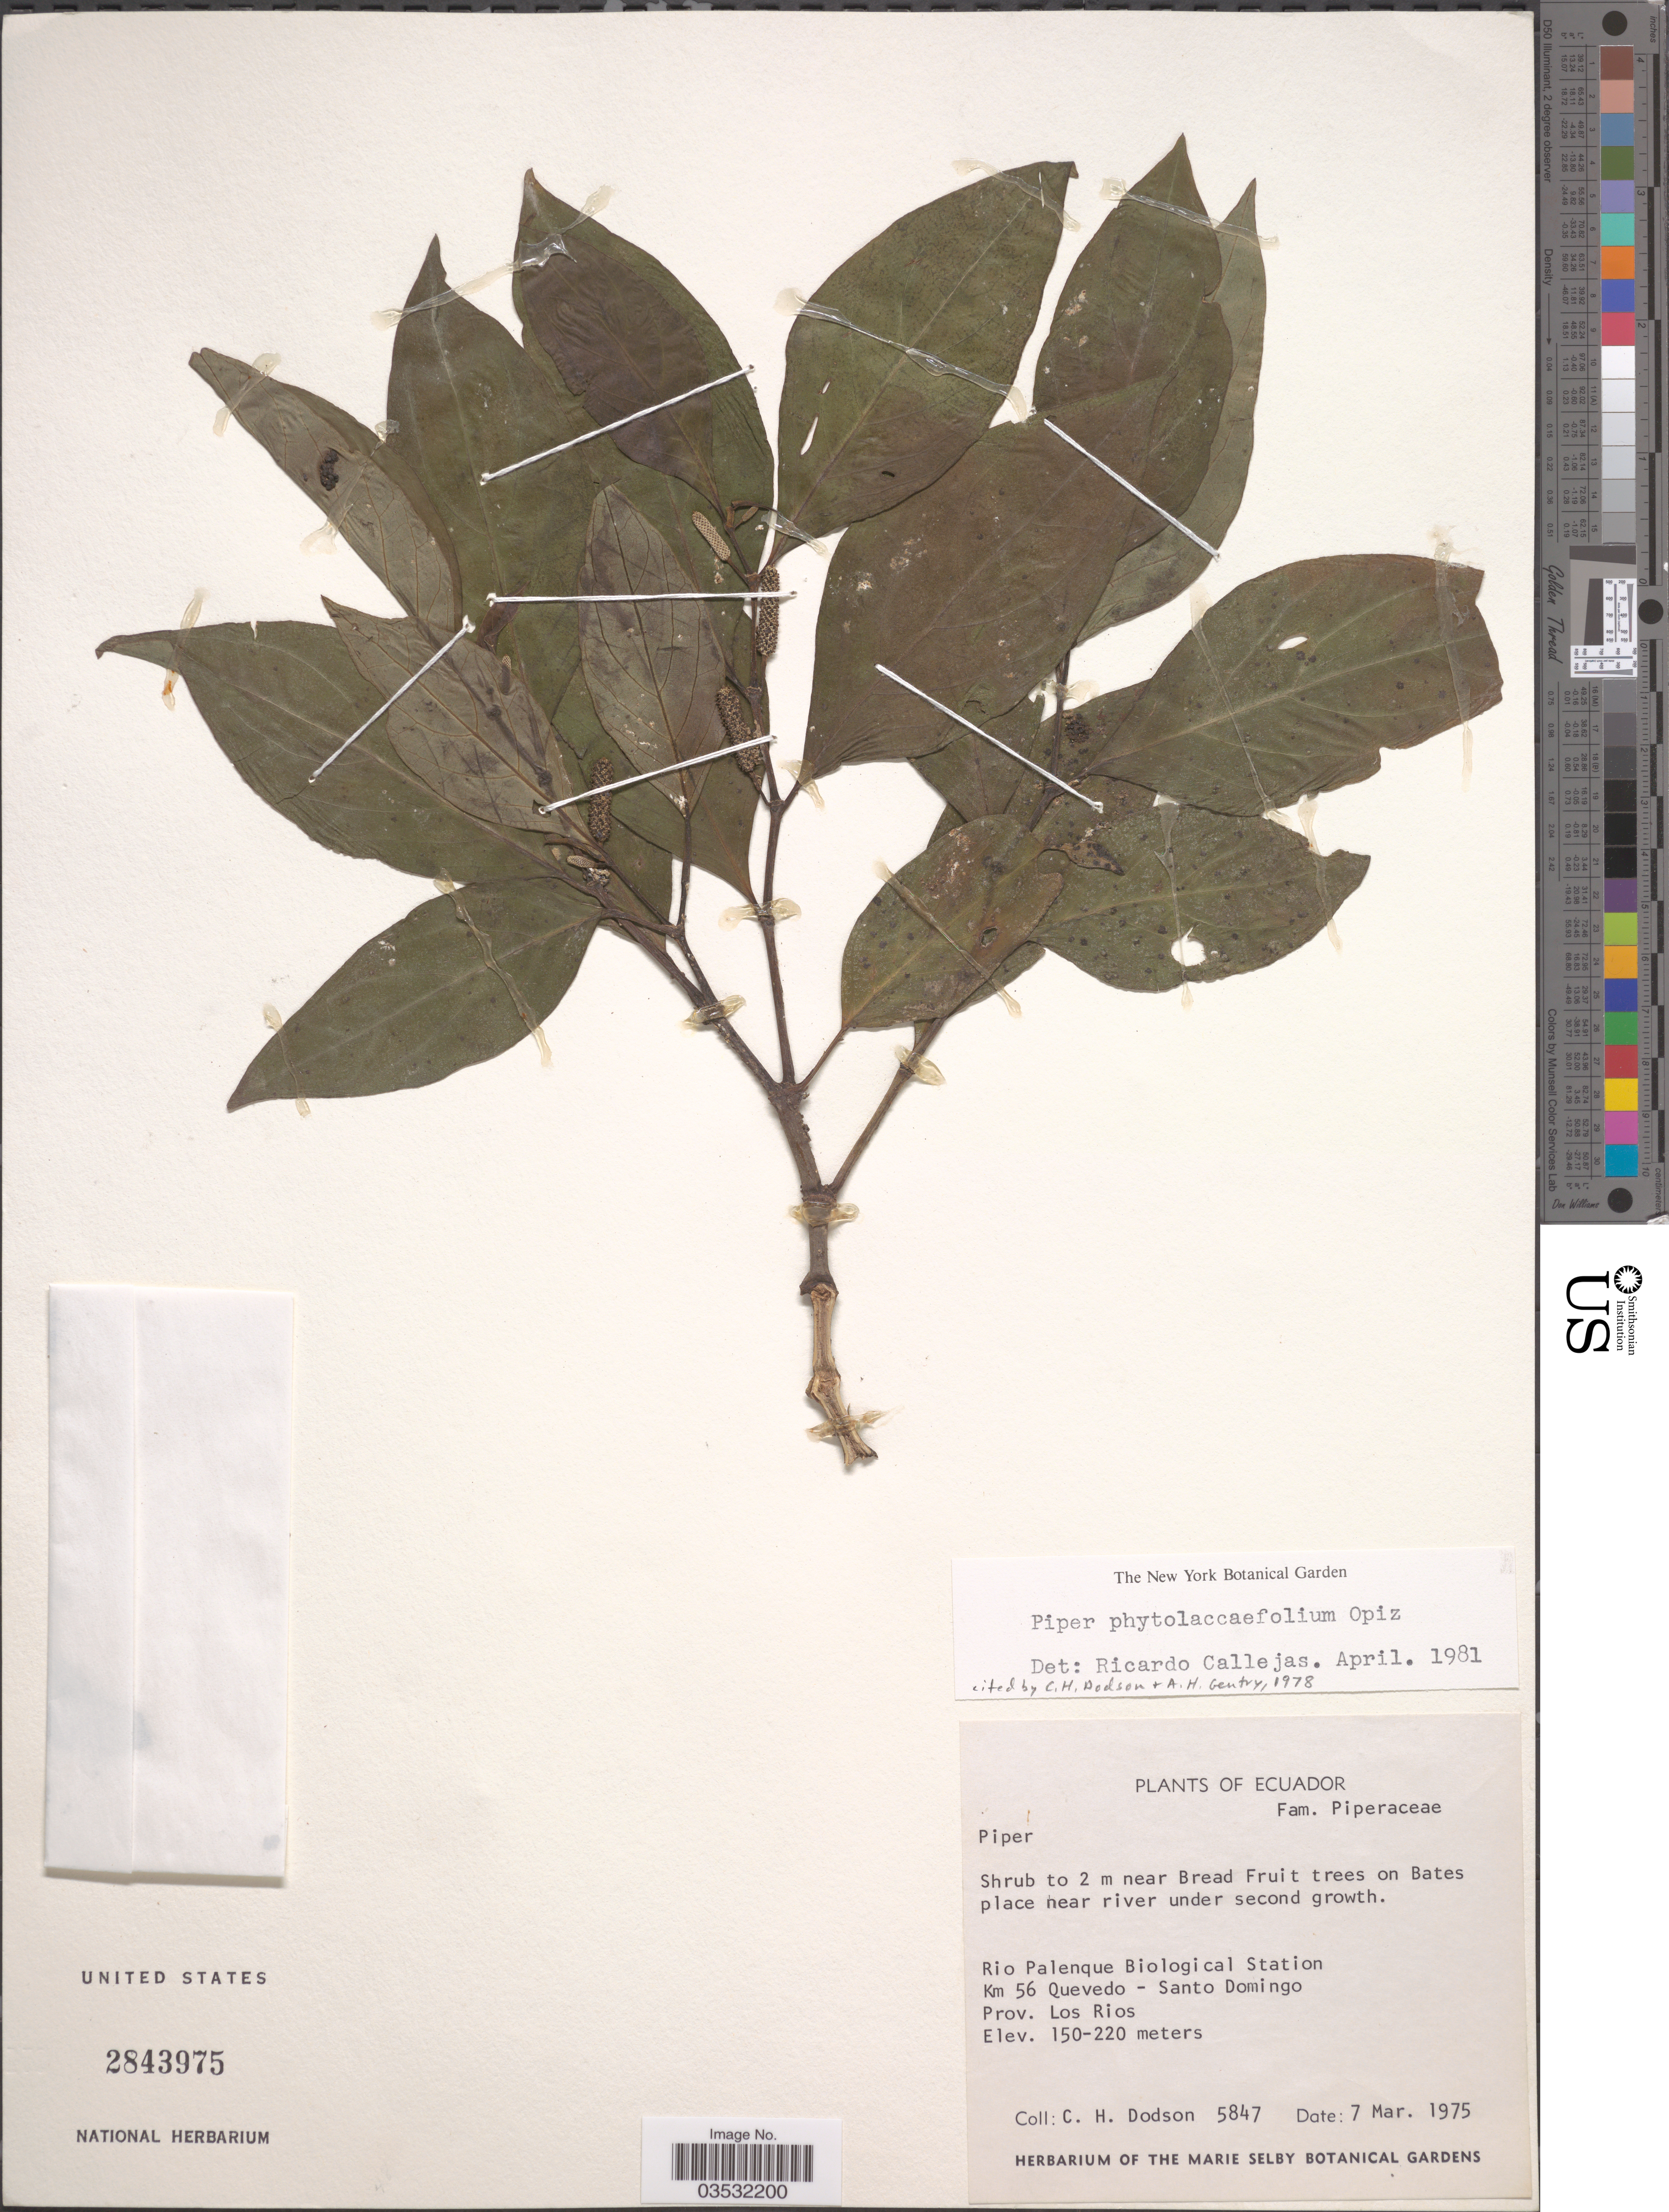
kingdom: Plantae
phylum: Tracheophyta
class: Magnoliopsida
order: Piperales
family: Piperaceae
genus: Piper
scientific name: Piper phytolaccifolium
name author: Opiz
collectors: C. H. Dodson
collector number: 5847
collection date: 1975-03-07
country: Ecuador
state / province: Los Ríos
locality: Near Bread Fruit trees on Bates place near river under second growth. Rio Palenque Biological Station. Km 56 Quevedo - Santo Domingo.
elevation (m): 150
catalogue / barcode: US 2843975